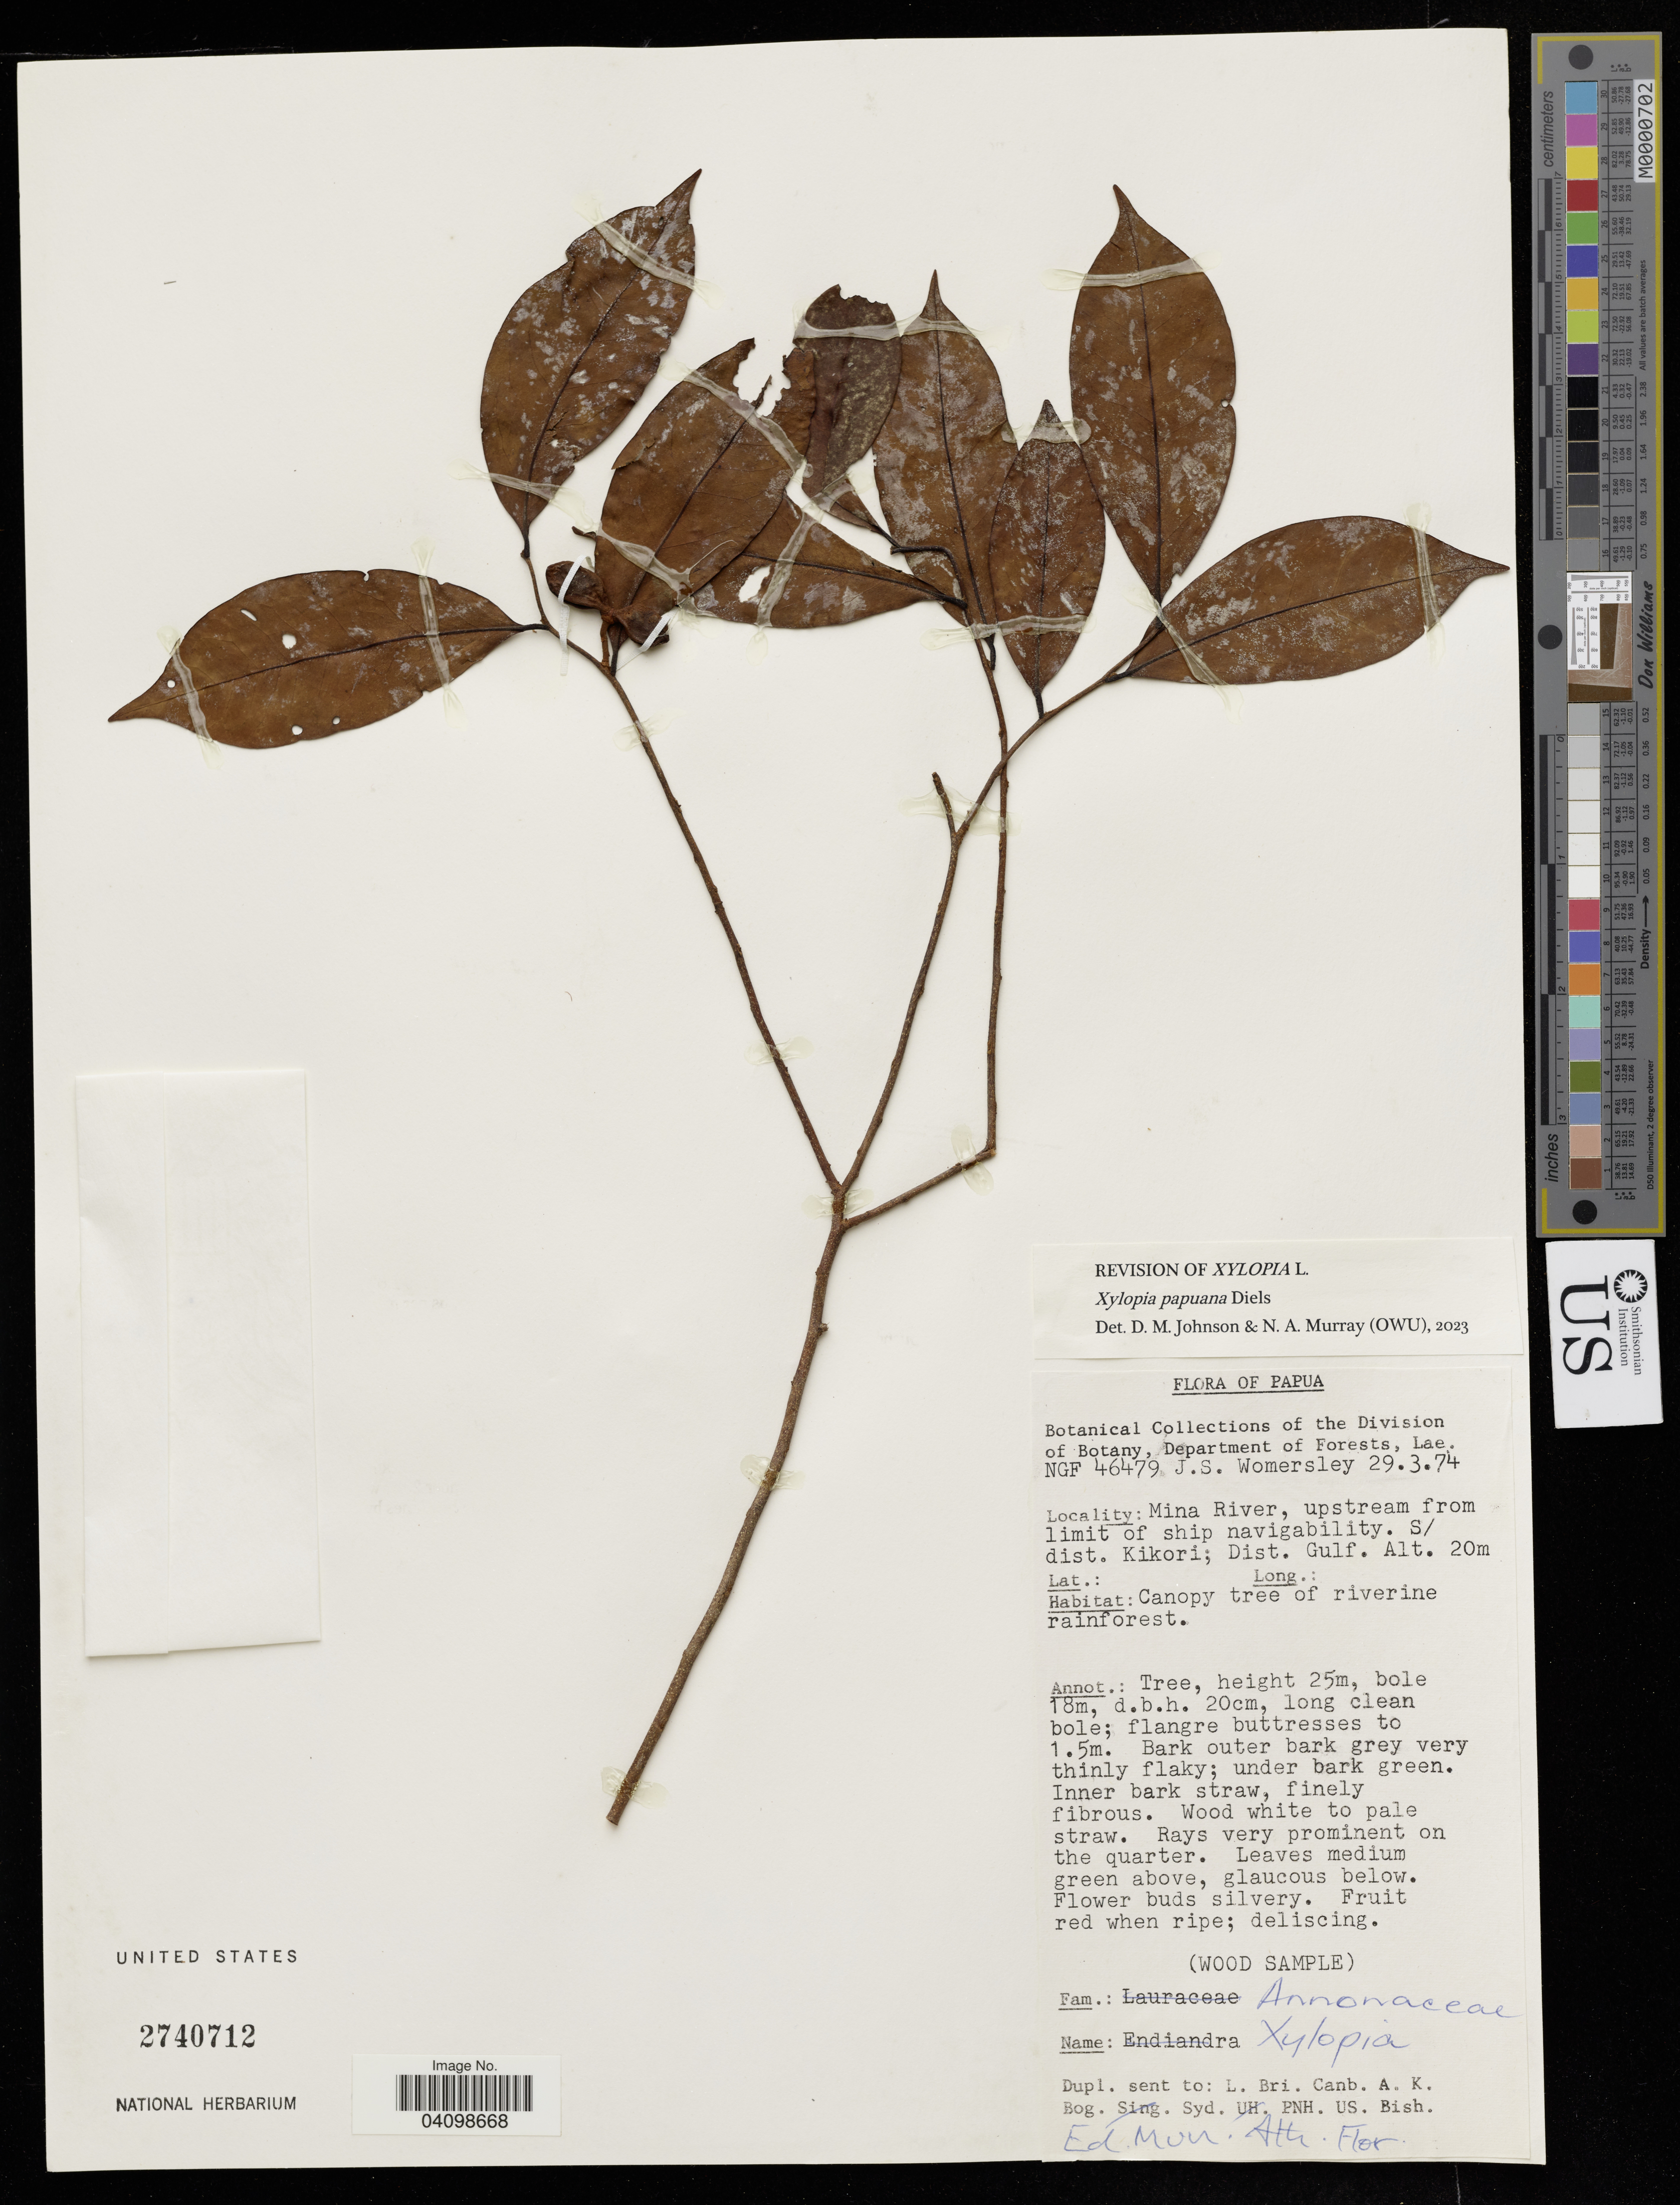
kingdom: Plantae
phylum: Tracheophyta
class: Magnoliopsida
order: Magnoliales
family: Annonaceae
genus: Xylopia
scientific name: Xylopia sp.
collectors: J. S. Womersley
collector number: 46479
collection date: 1974-03-29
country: Papua New Guinea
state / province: Gulf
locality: Mina River, upstream from limit of ship navigability. S/ dist. Kikori.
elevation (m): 20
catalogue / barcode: US 2740712